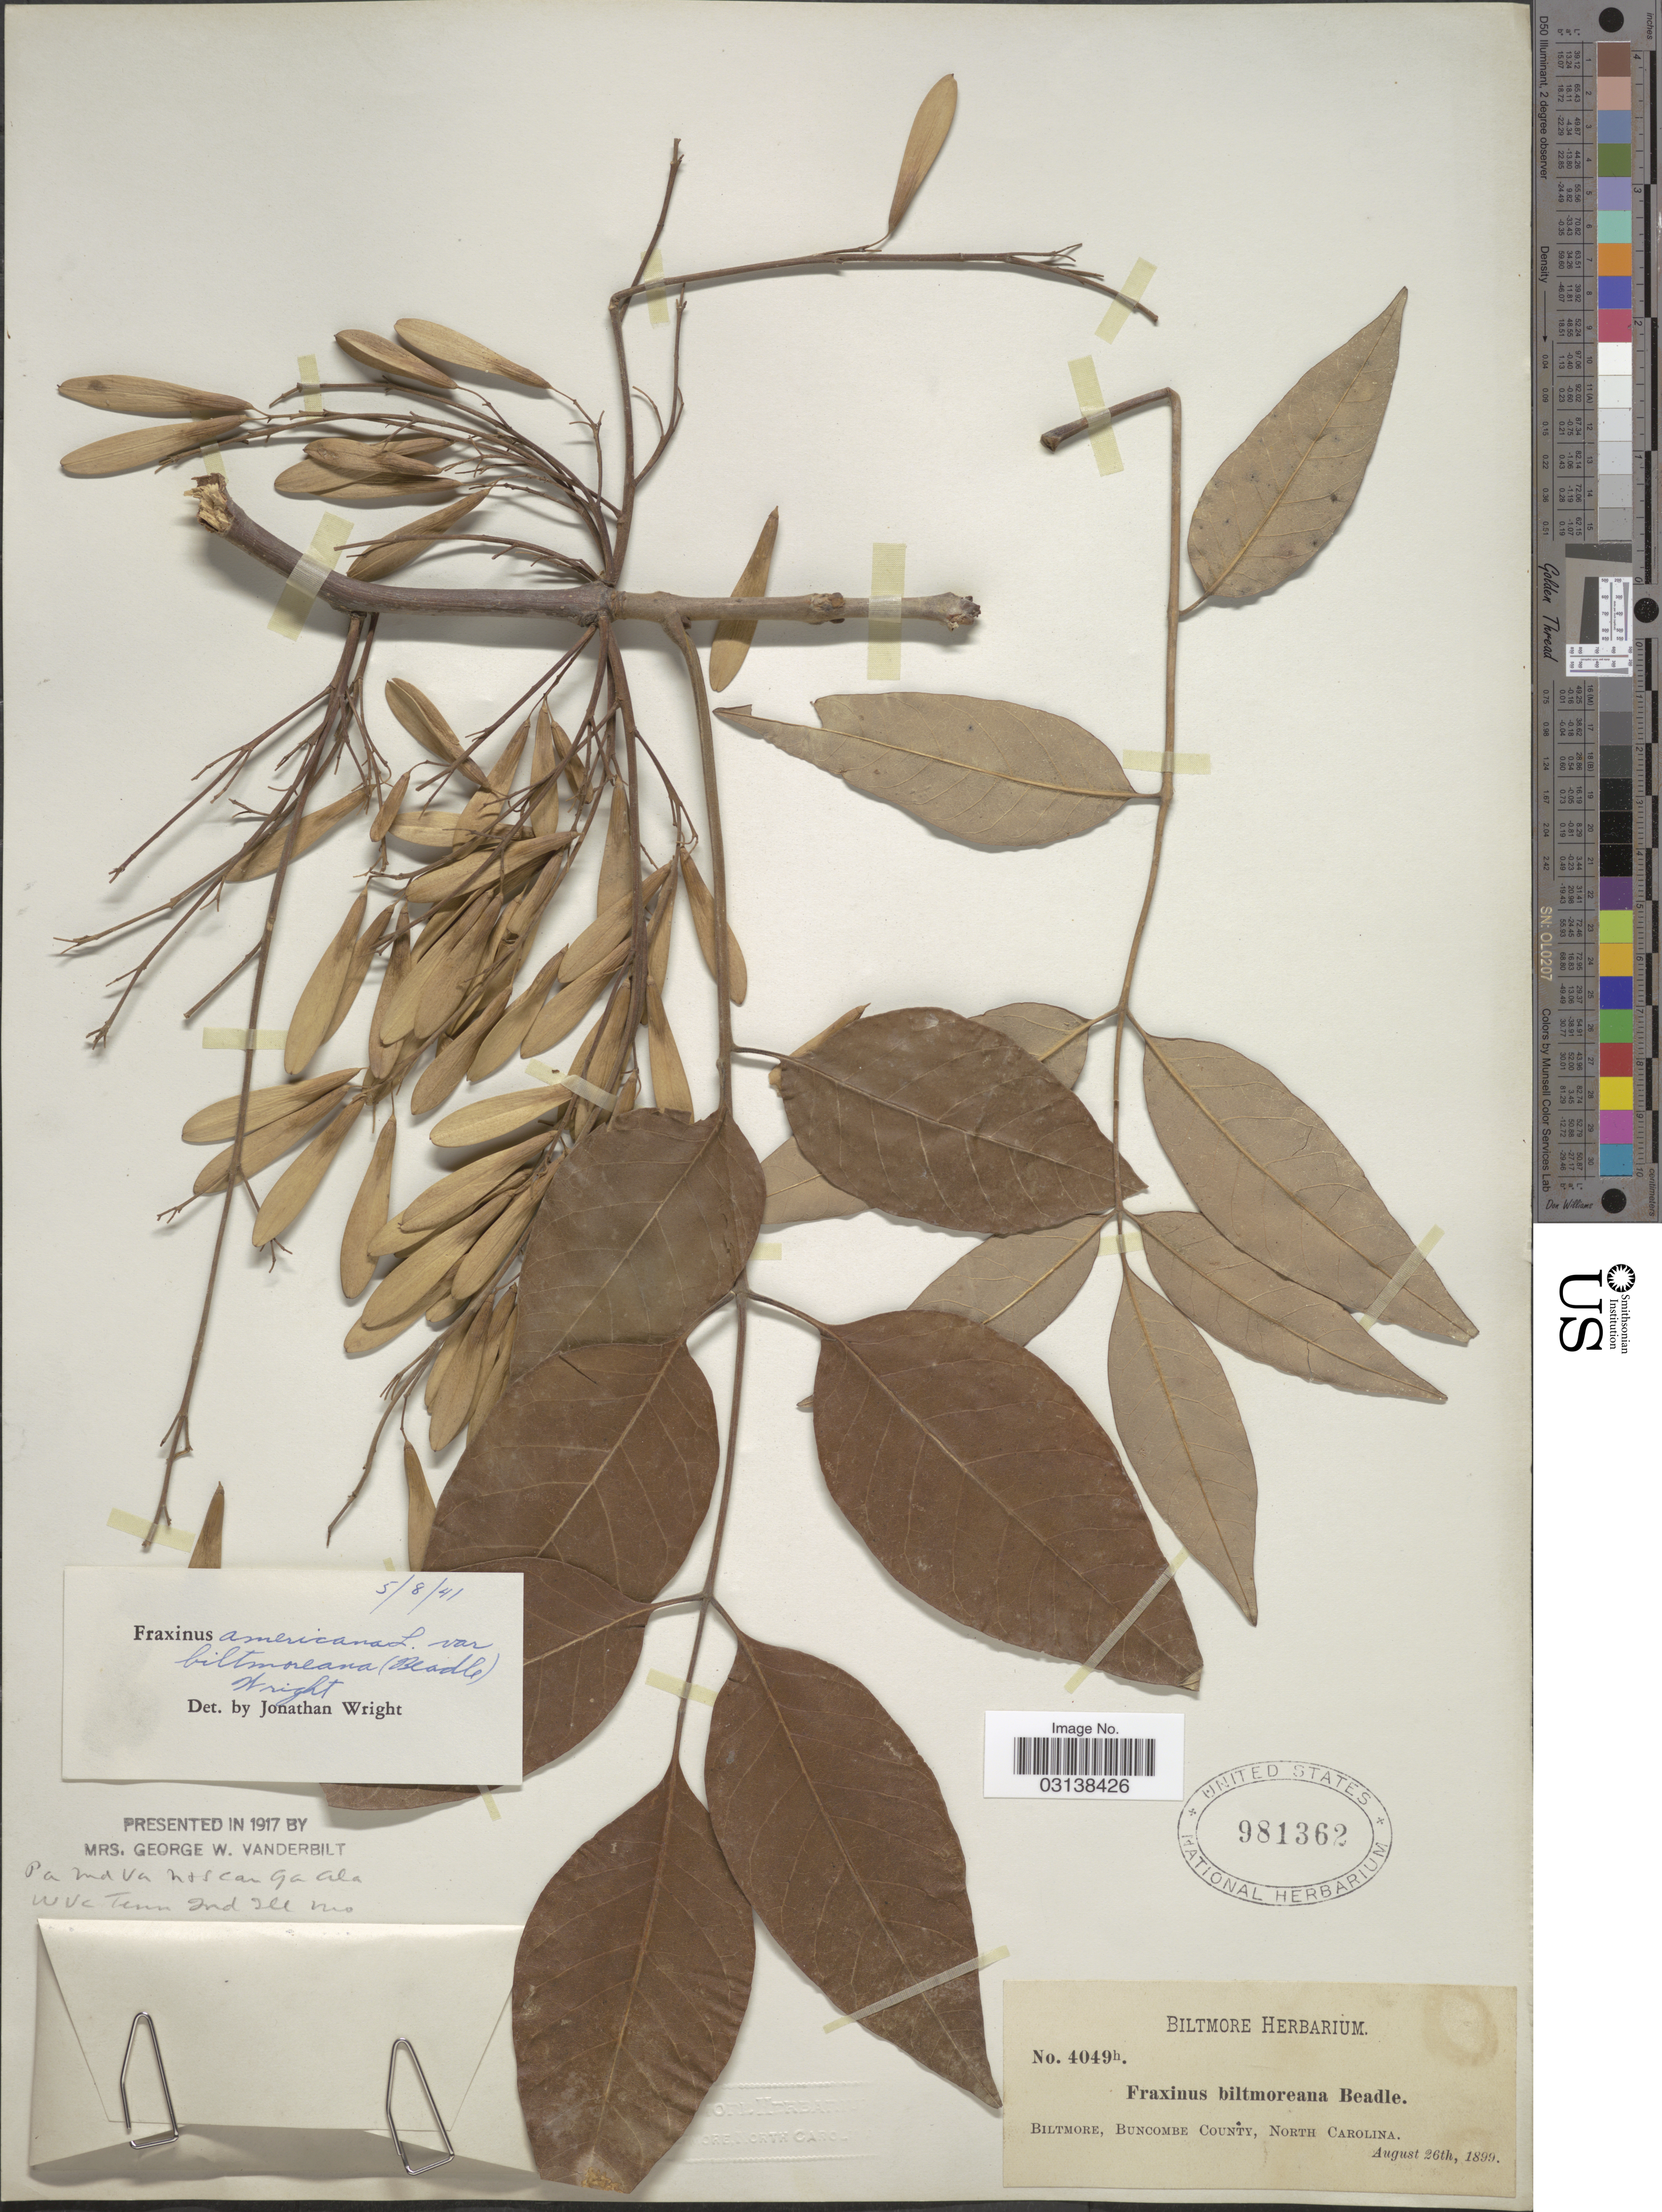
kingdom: Plantae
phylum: Tracheophyta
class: Magnoliopsida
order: Lamiales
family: Oleaceae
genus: Fraxinus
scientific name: Fraxinus americana var. biltmoreana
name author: (Beadle) J.W. Wright ex Fernald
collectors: ex herb. Biltmore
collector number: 4049h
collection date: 1899-08-26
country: United States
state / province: North Carolina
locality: Biltmore, Buncombe County.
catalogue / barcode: US 981362